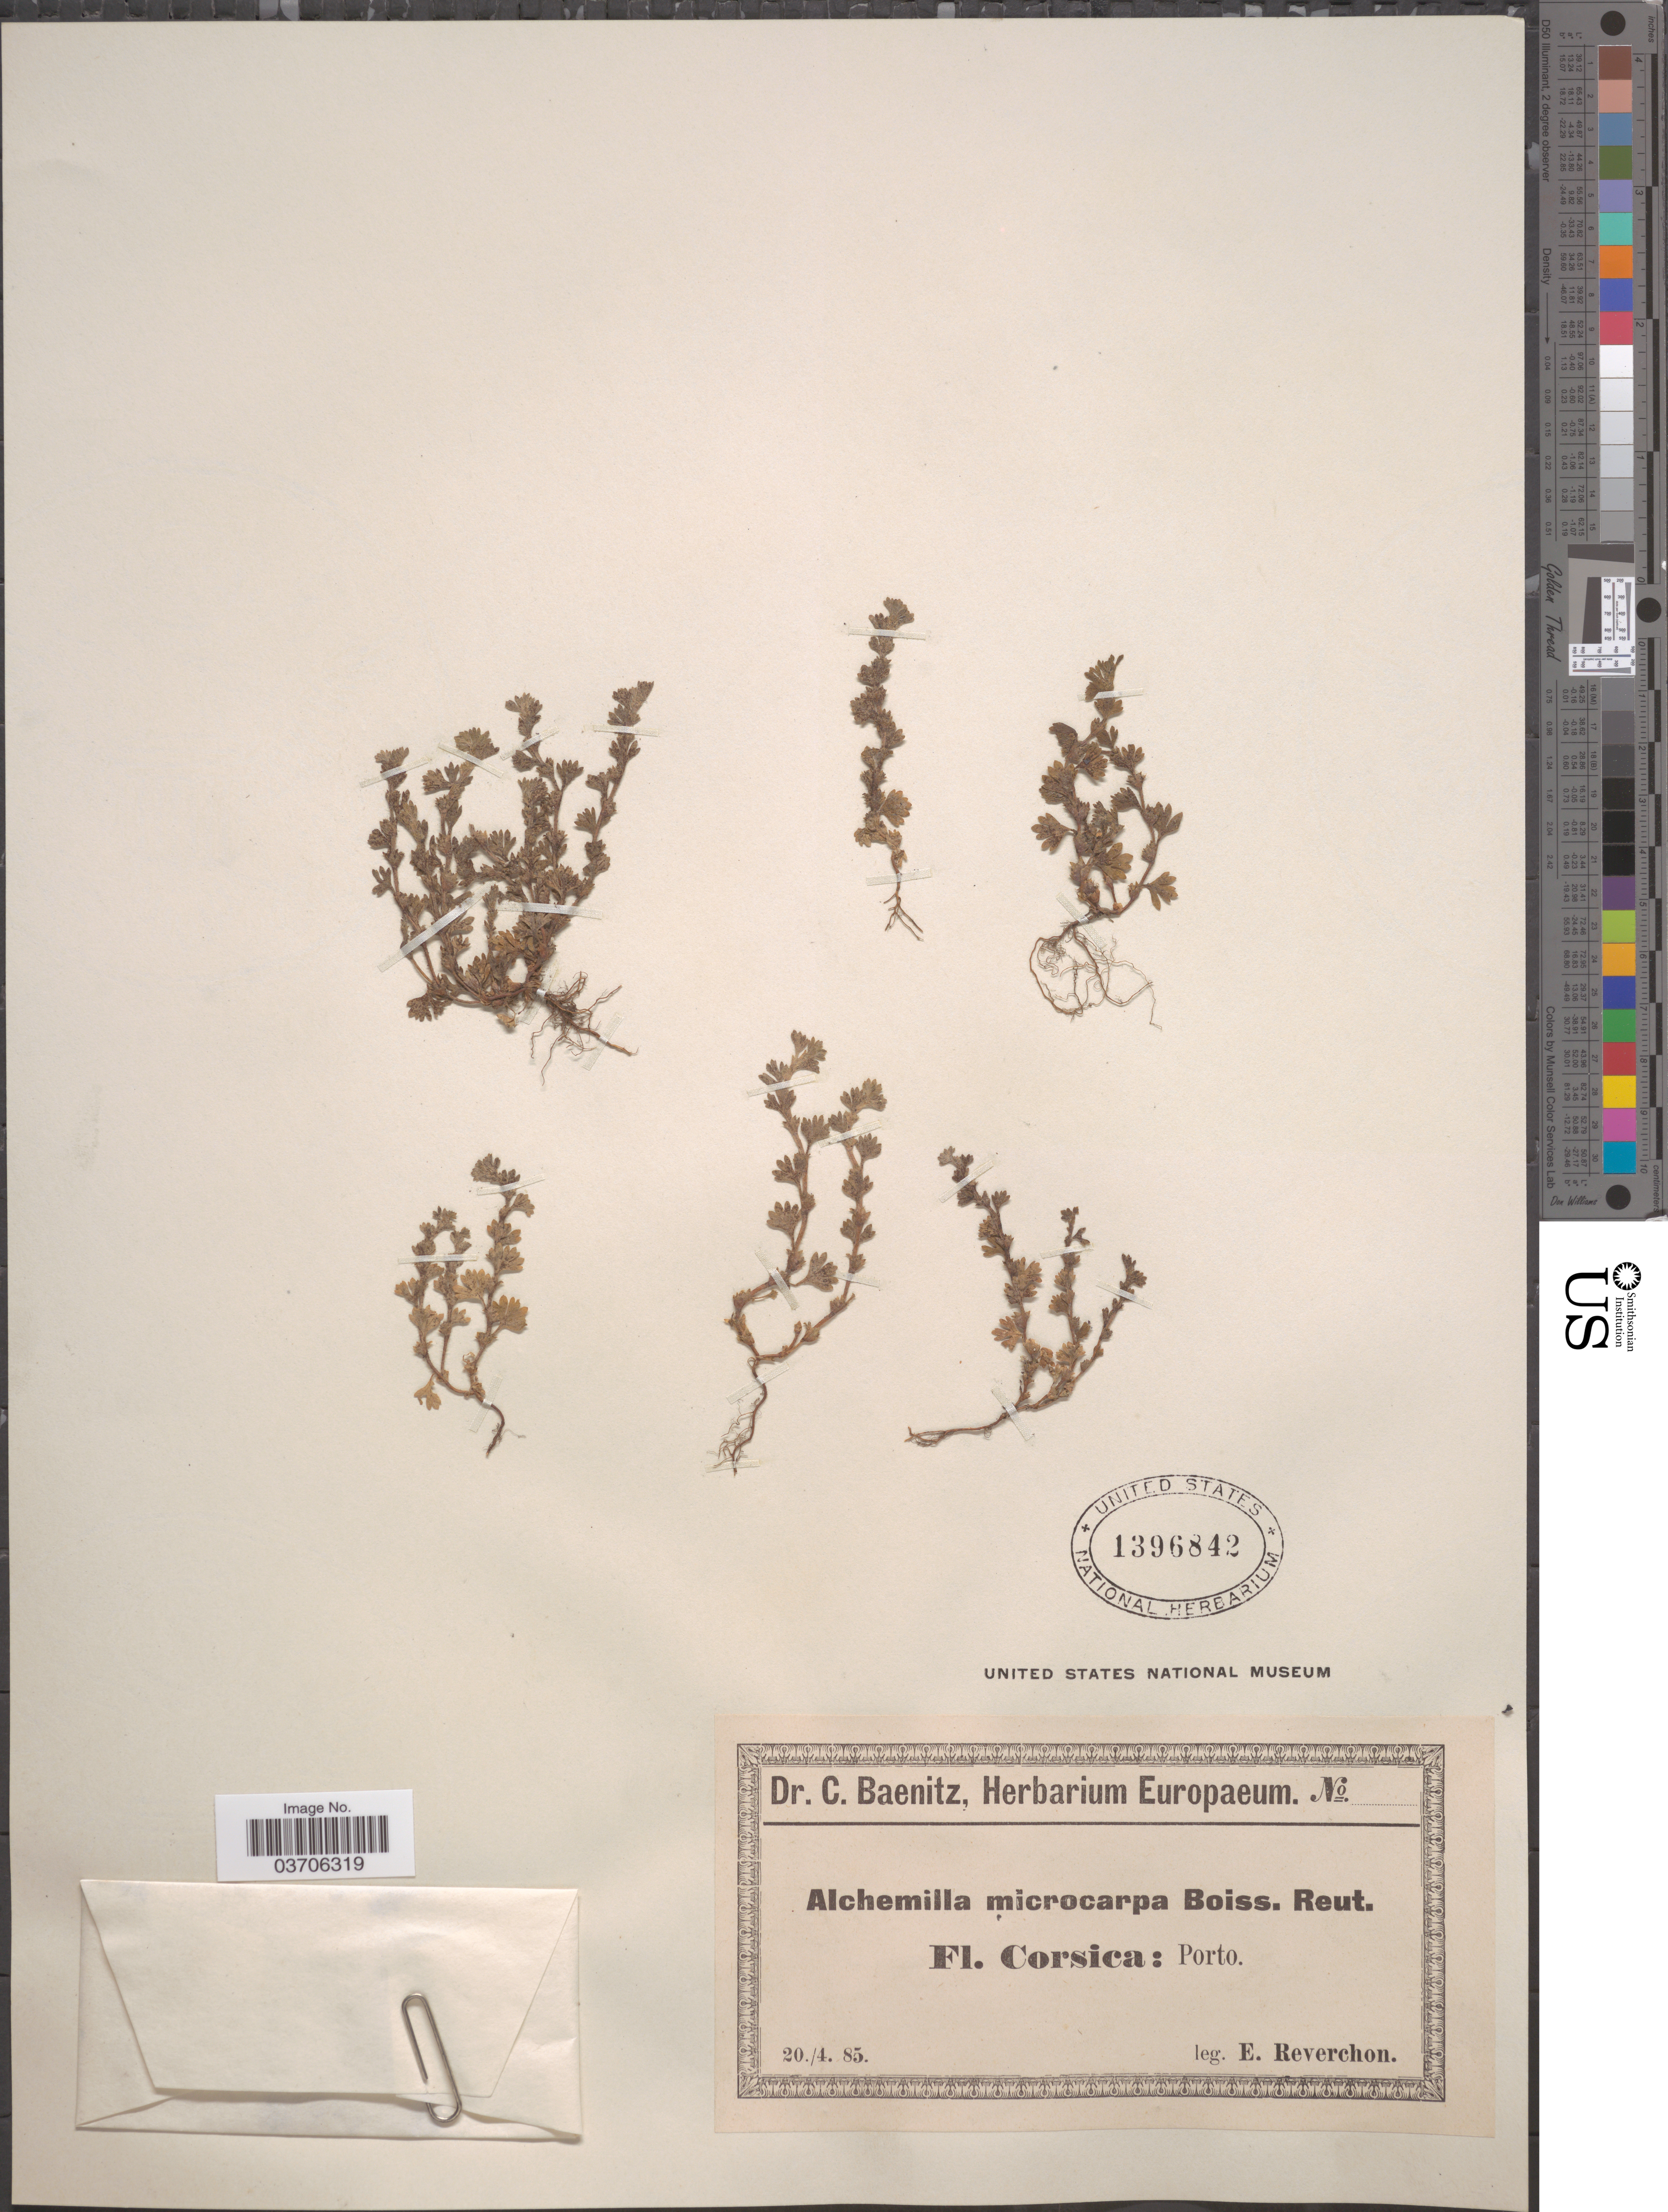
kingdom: Plantae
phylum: Tracheophyta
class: Magnoliopsida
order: Rosales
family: Rosaceae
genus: Aphanes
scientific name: Aphanes australis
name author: Rydb.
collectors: E. Reverchon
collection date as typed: Transcribed d/m/y: 20/4/85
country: Portugal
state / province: Porto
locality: Corsica.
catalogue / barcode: US 1396842